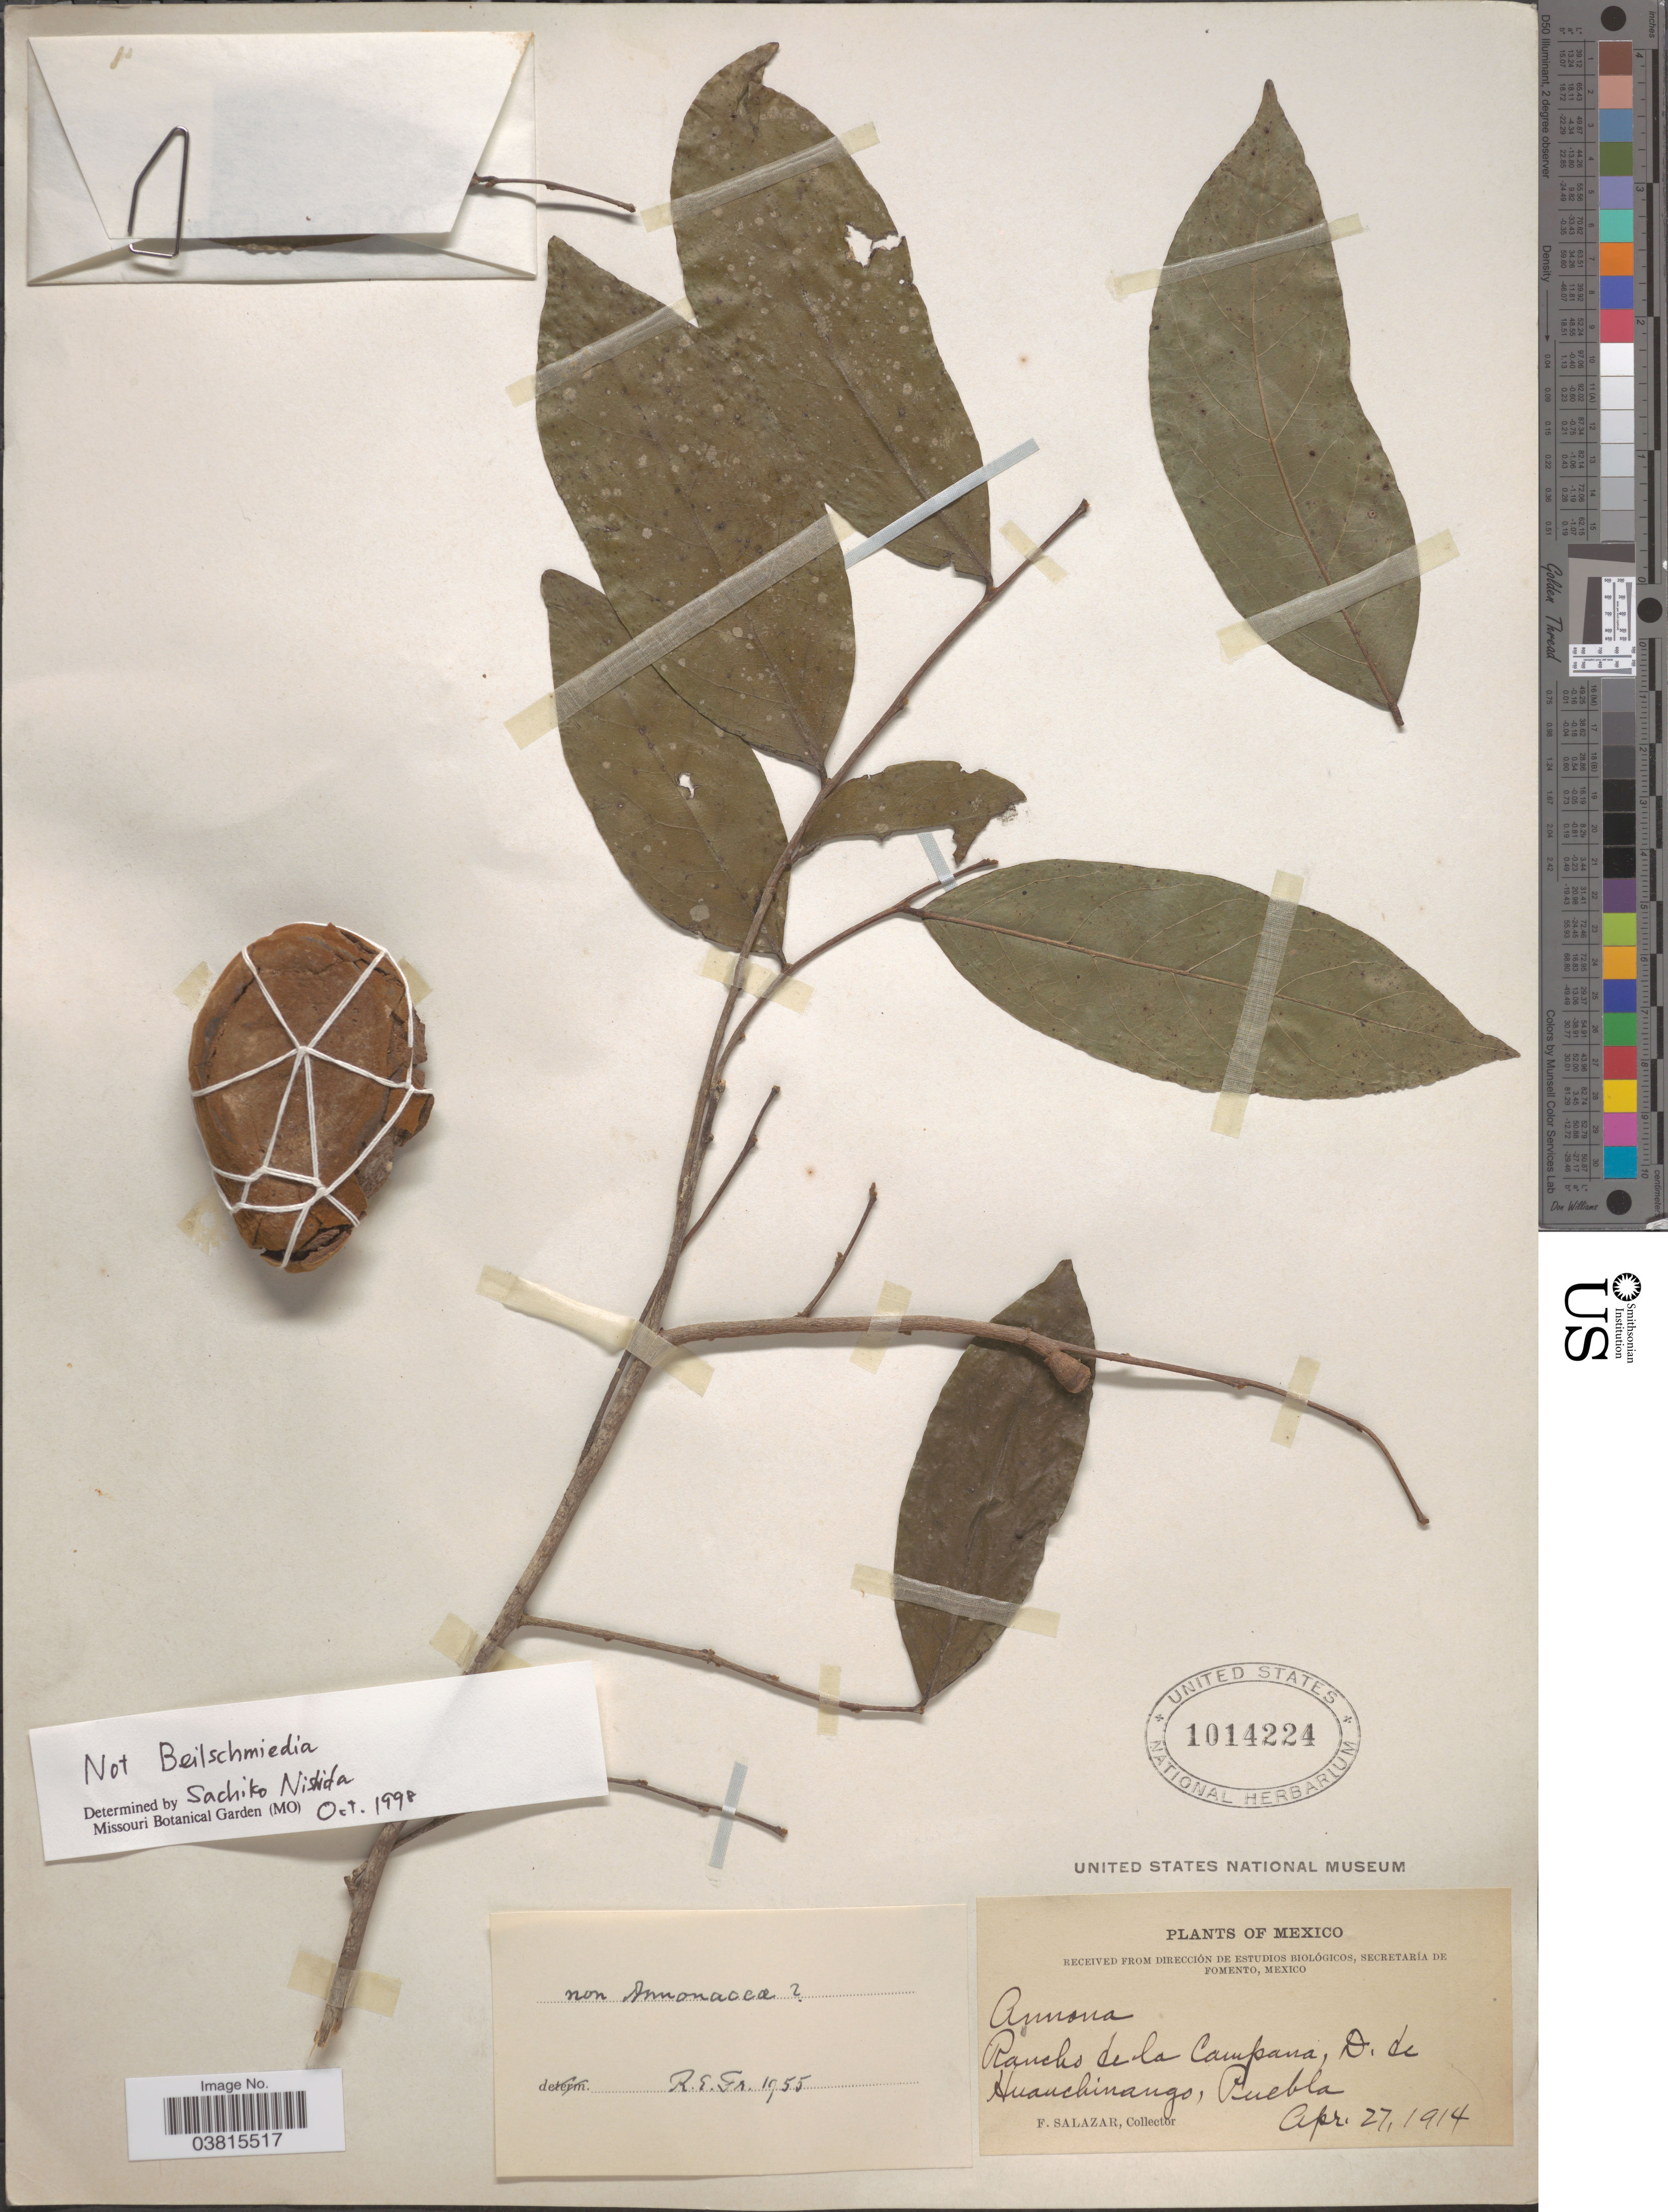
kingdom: Plantae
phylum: Tracheophyta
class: Magnoliopsida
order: Laurales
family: Lauraceae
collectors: F. Salazar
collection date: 1914-04-27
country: Mexico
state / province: Puebla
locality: Rancho de la Campana, D. de Huanchinango.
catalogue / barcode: US 1014224